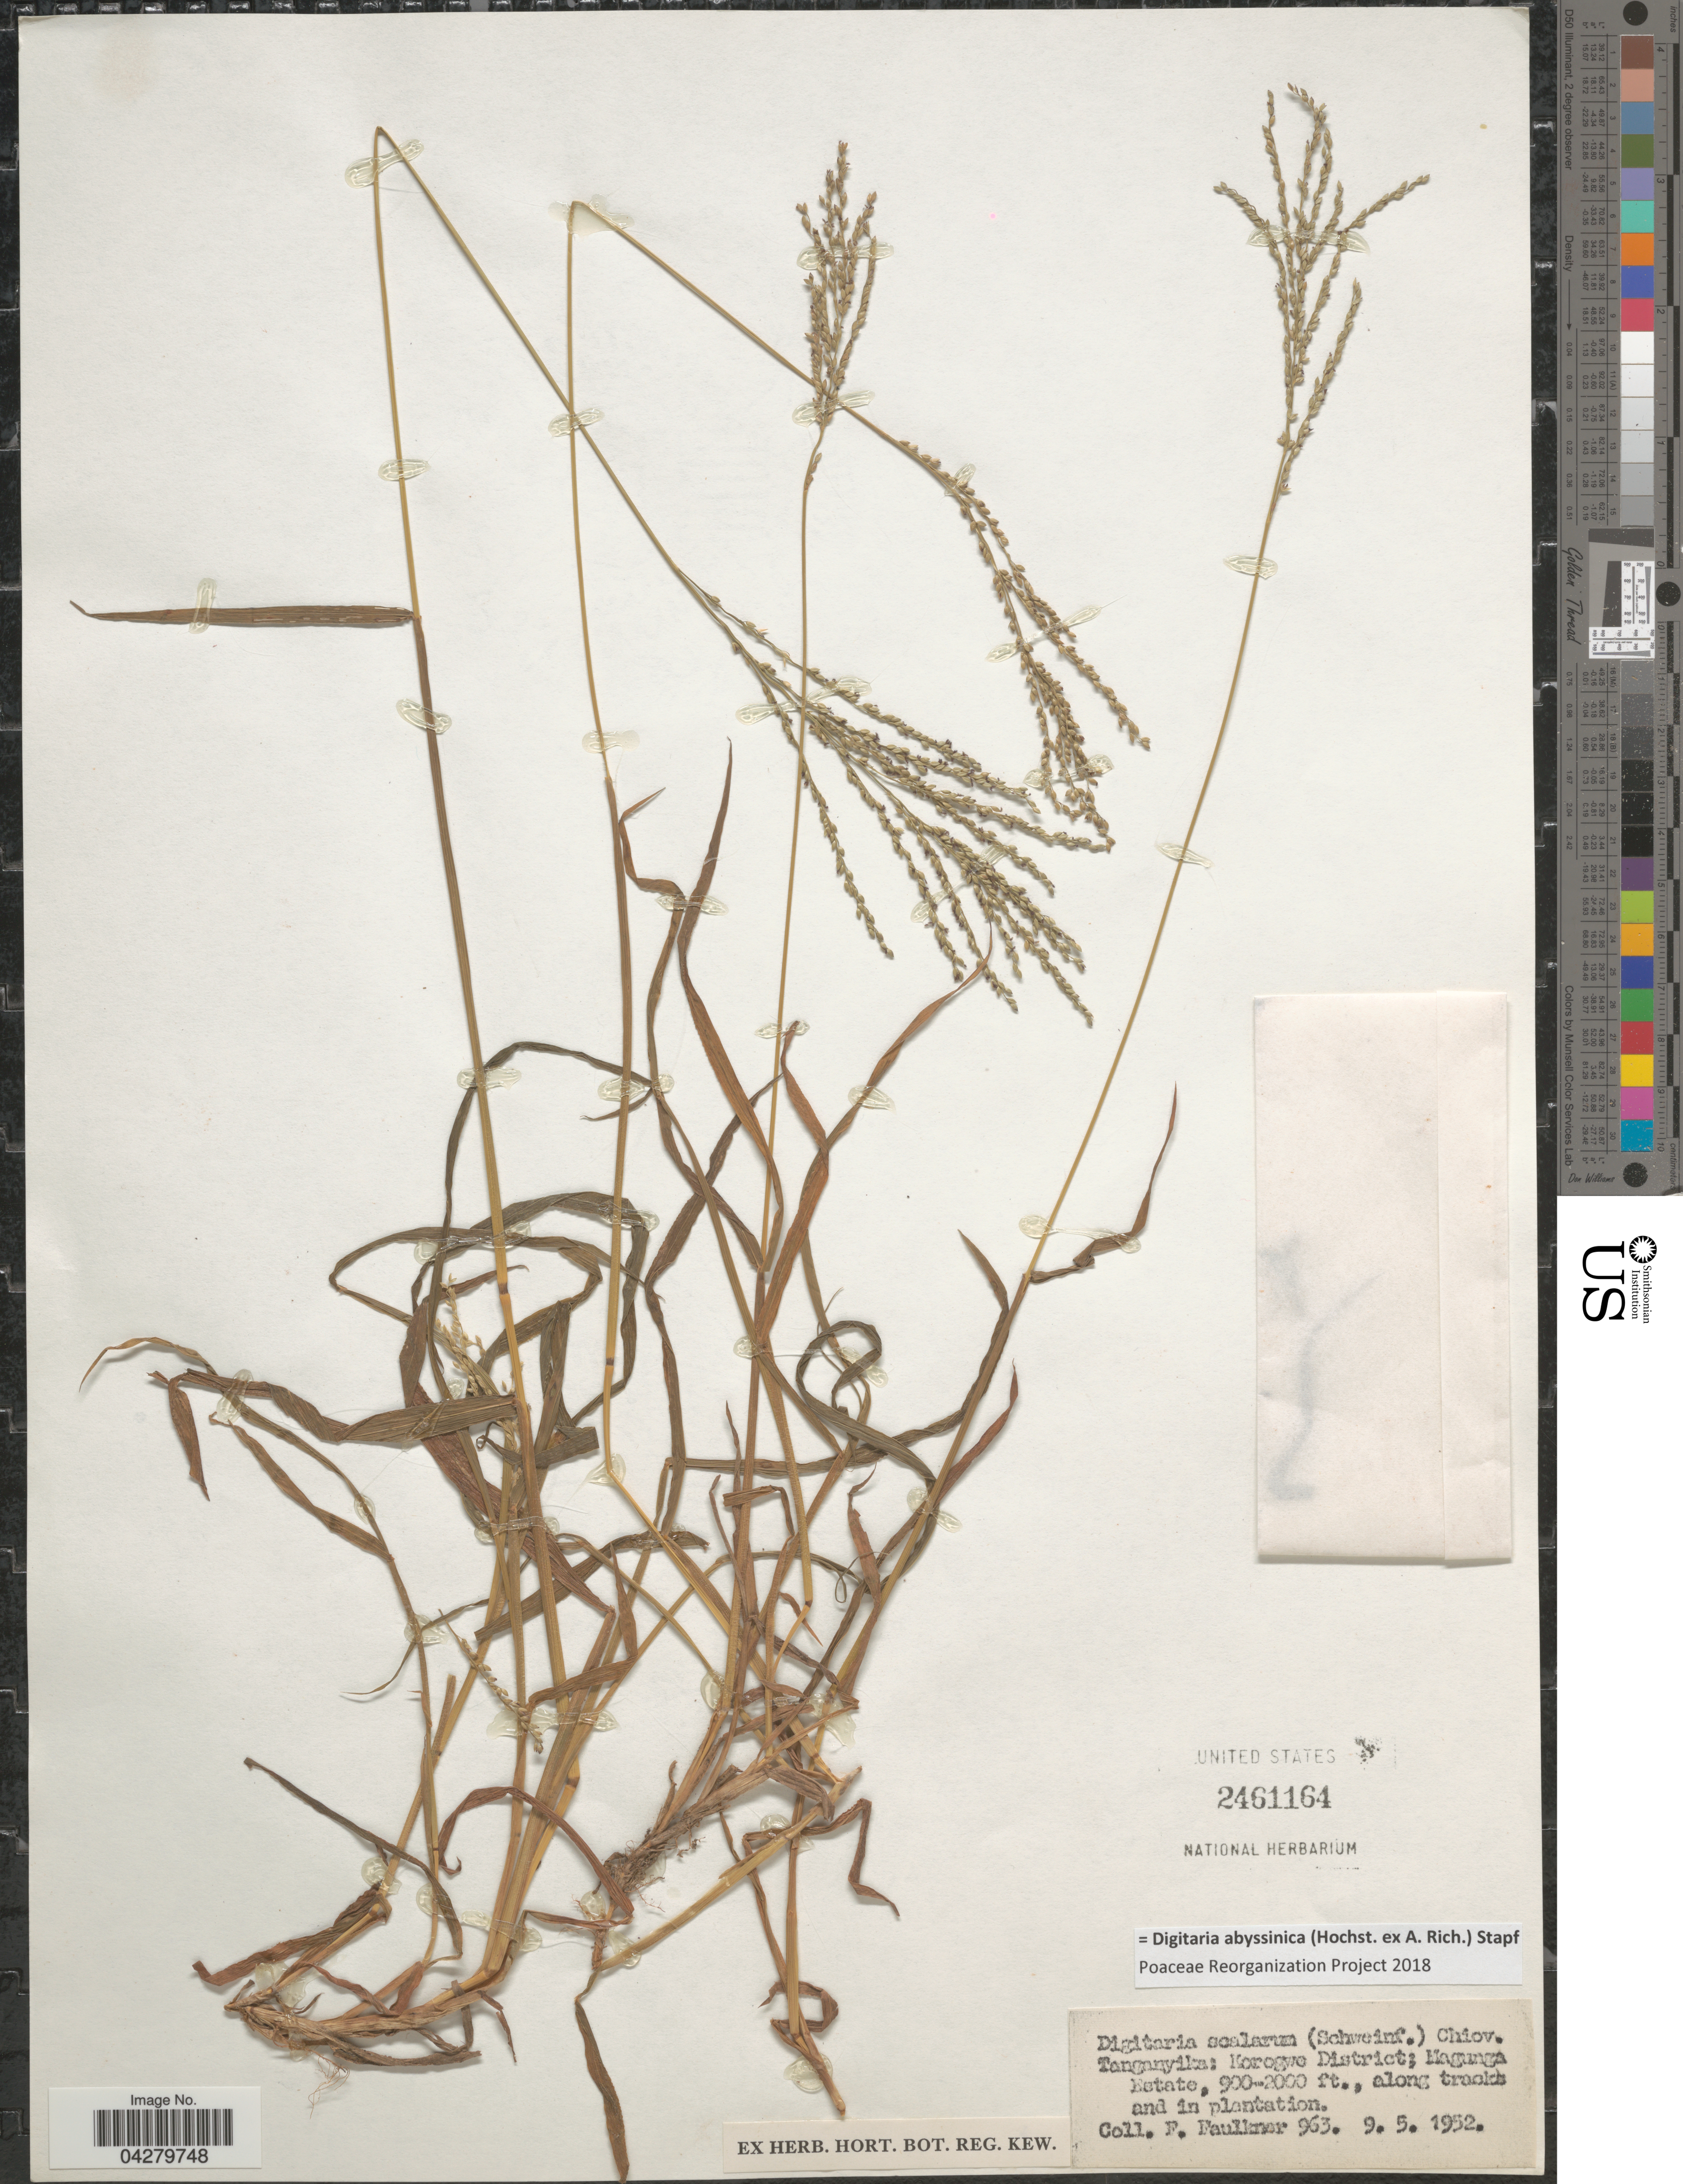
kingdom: Plantae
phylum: Tracheophyta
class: Liliopsida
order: Poales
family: Poaceae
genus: Digitaria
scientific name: Digitaria abyssinica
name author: (Hochst. ex Rich.) Stapf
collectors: F. Faulkner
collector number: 963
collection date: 1952-05-09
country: Tanzania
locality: Tanganyika: Korogwe District; Magange Estate.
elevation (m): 274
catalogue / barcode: US 2461164